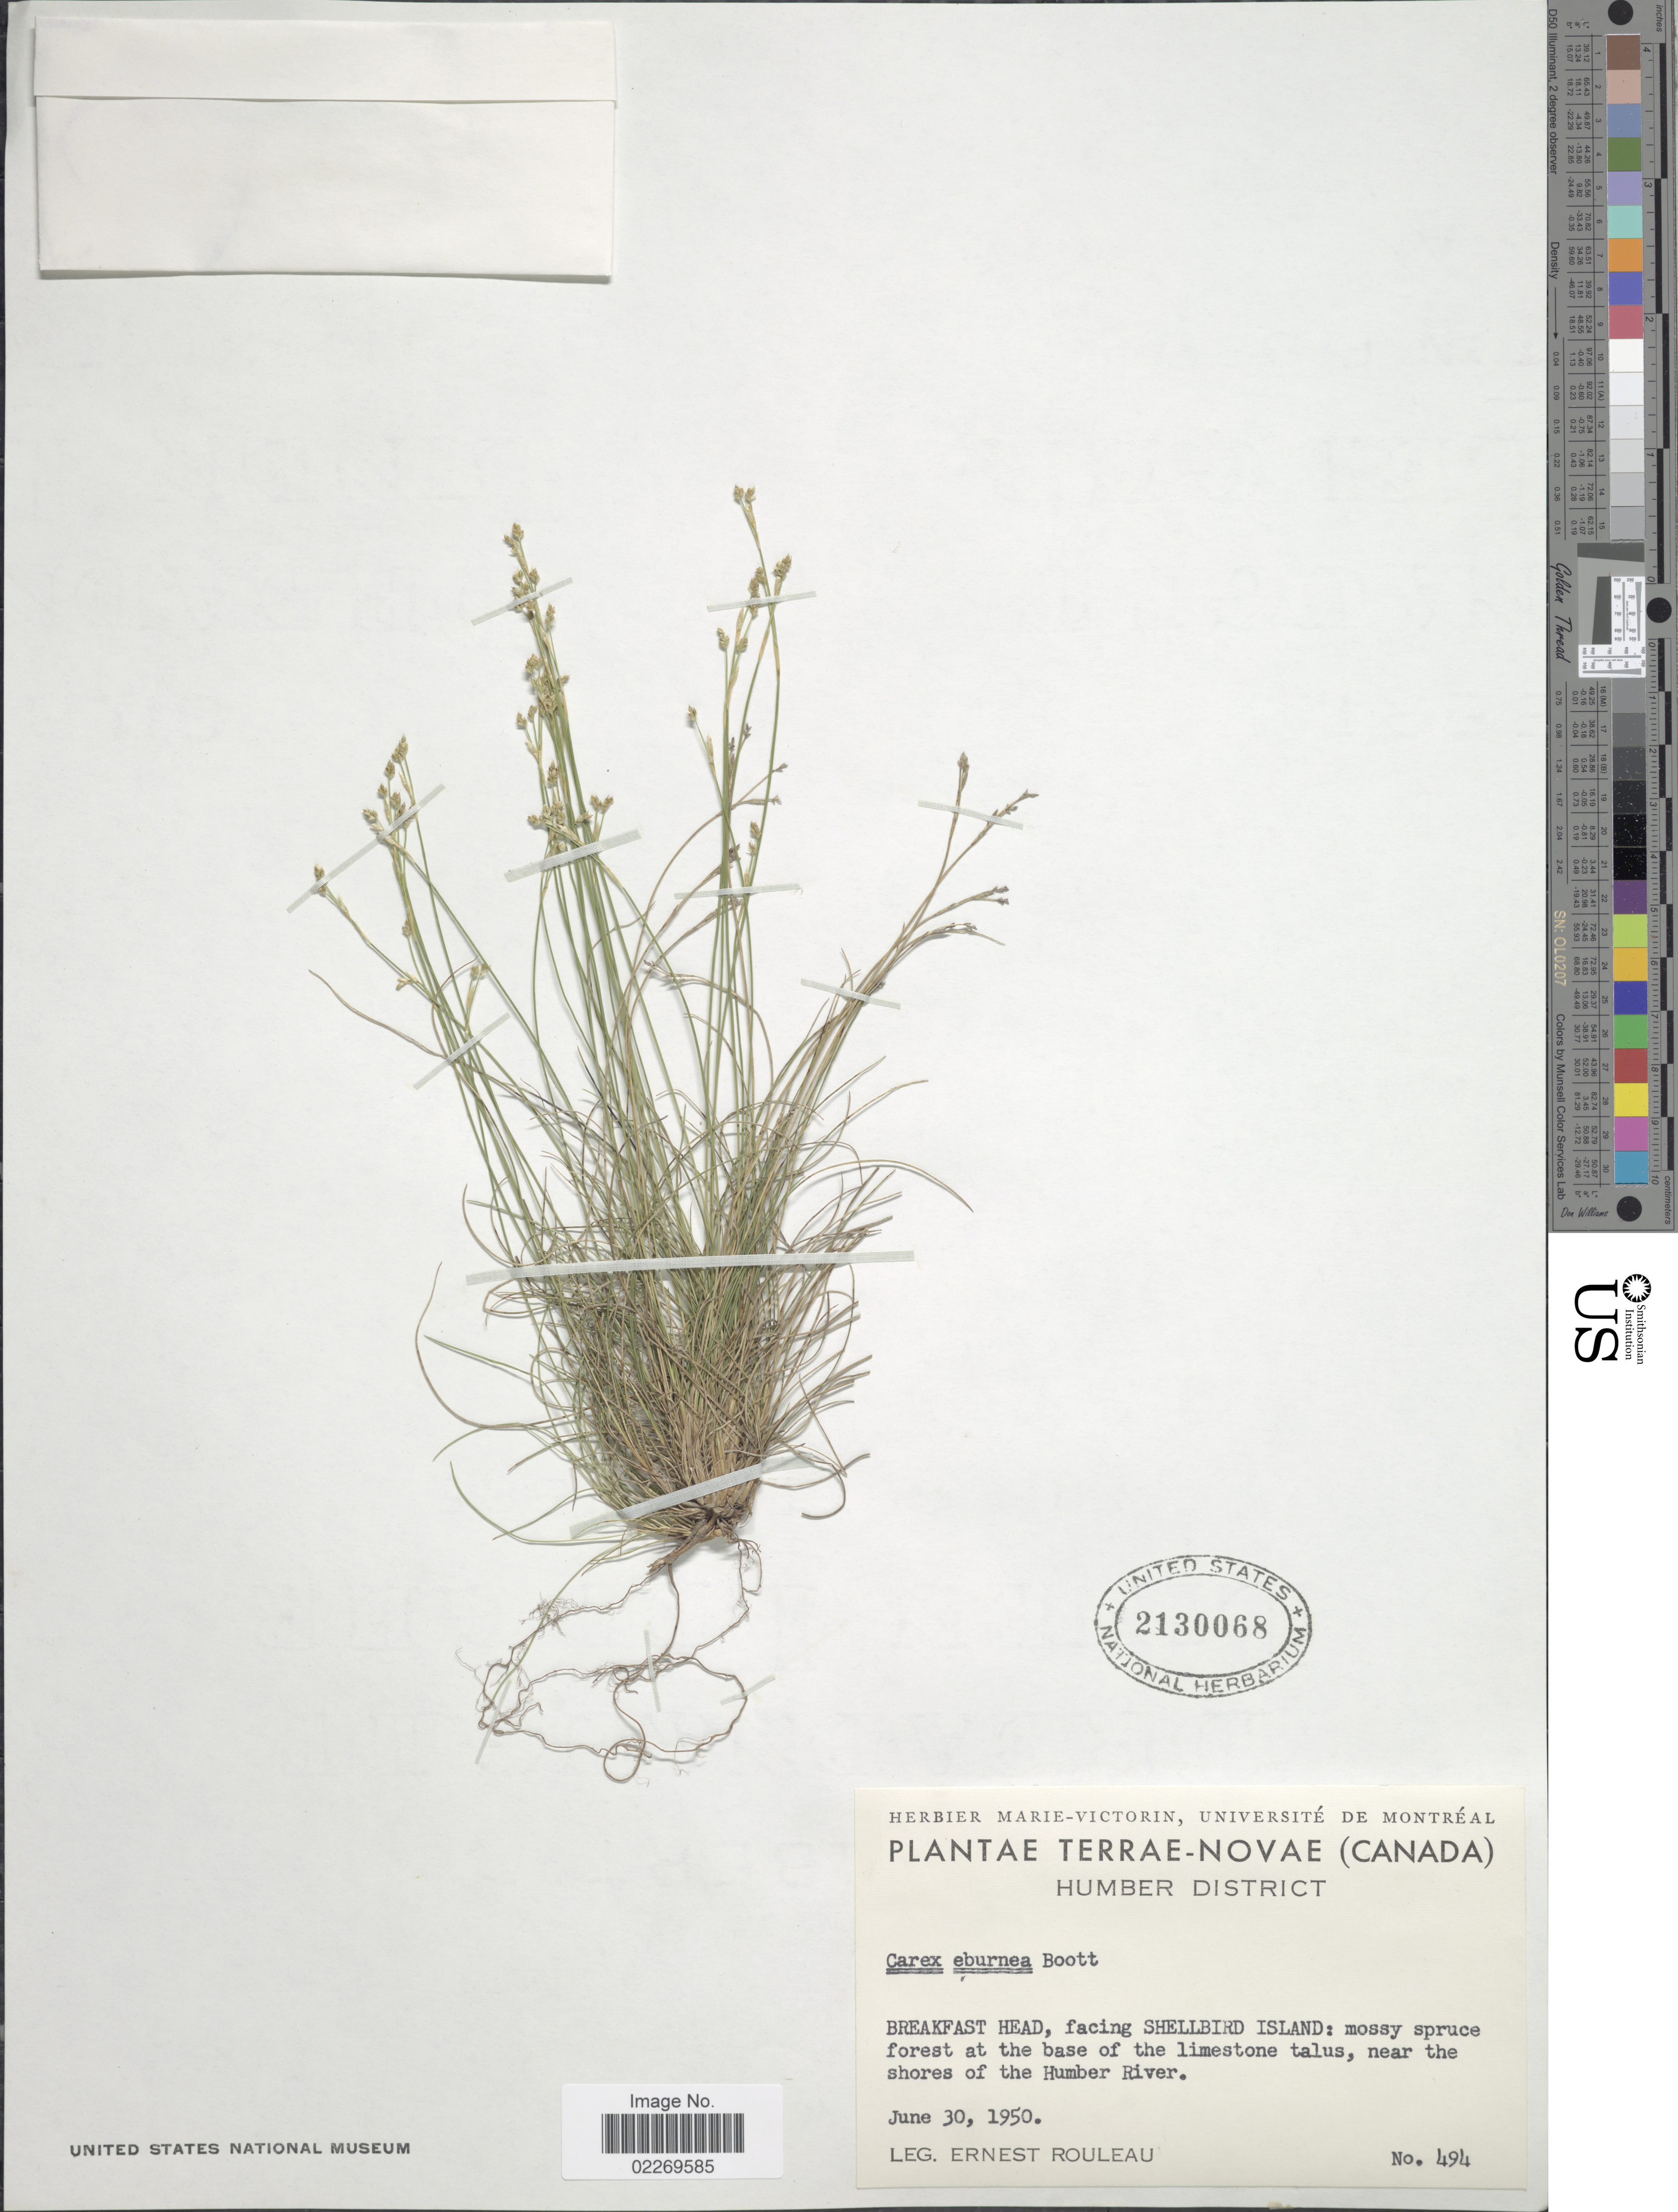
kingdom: Plantae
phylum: Tracheophyta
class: Liliopsida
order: Poales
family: Cyperaceae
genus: Carex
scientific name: Carex eburnea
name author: Boott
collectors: J. Rouleau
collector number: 494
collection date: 1950-06-30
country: Canada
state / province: Newfoundland and Labrador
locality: Terrae-Novae Humber District, Breakfast Head: facing Shellbird Island, near the shores of the Humber River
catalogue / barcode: US 2130068